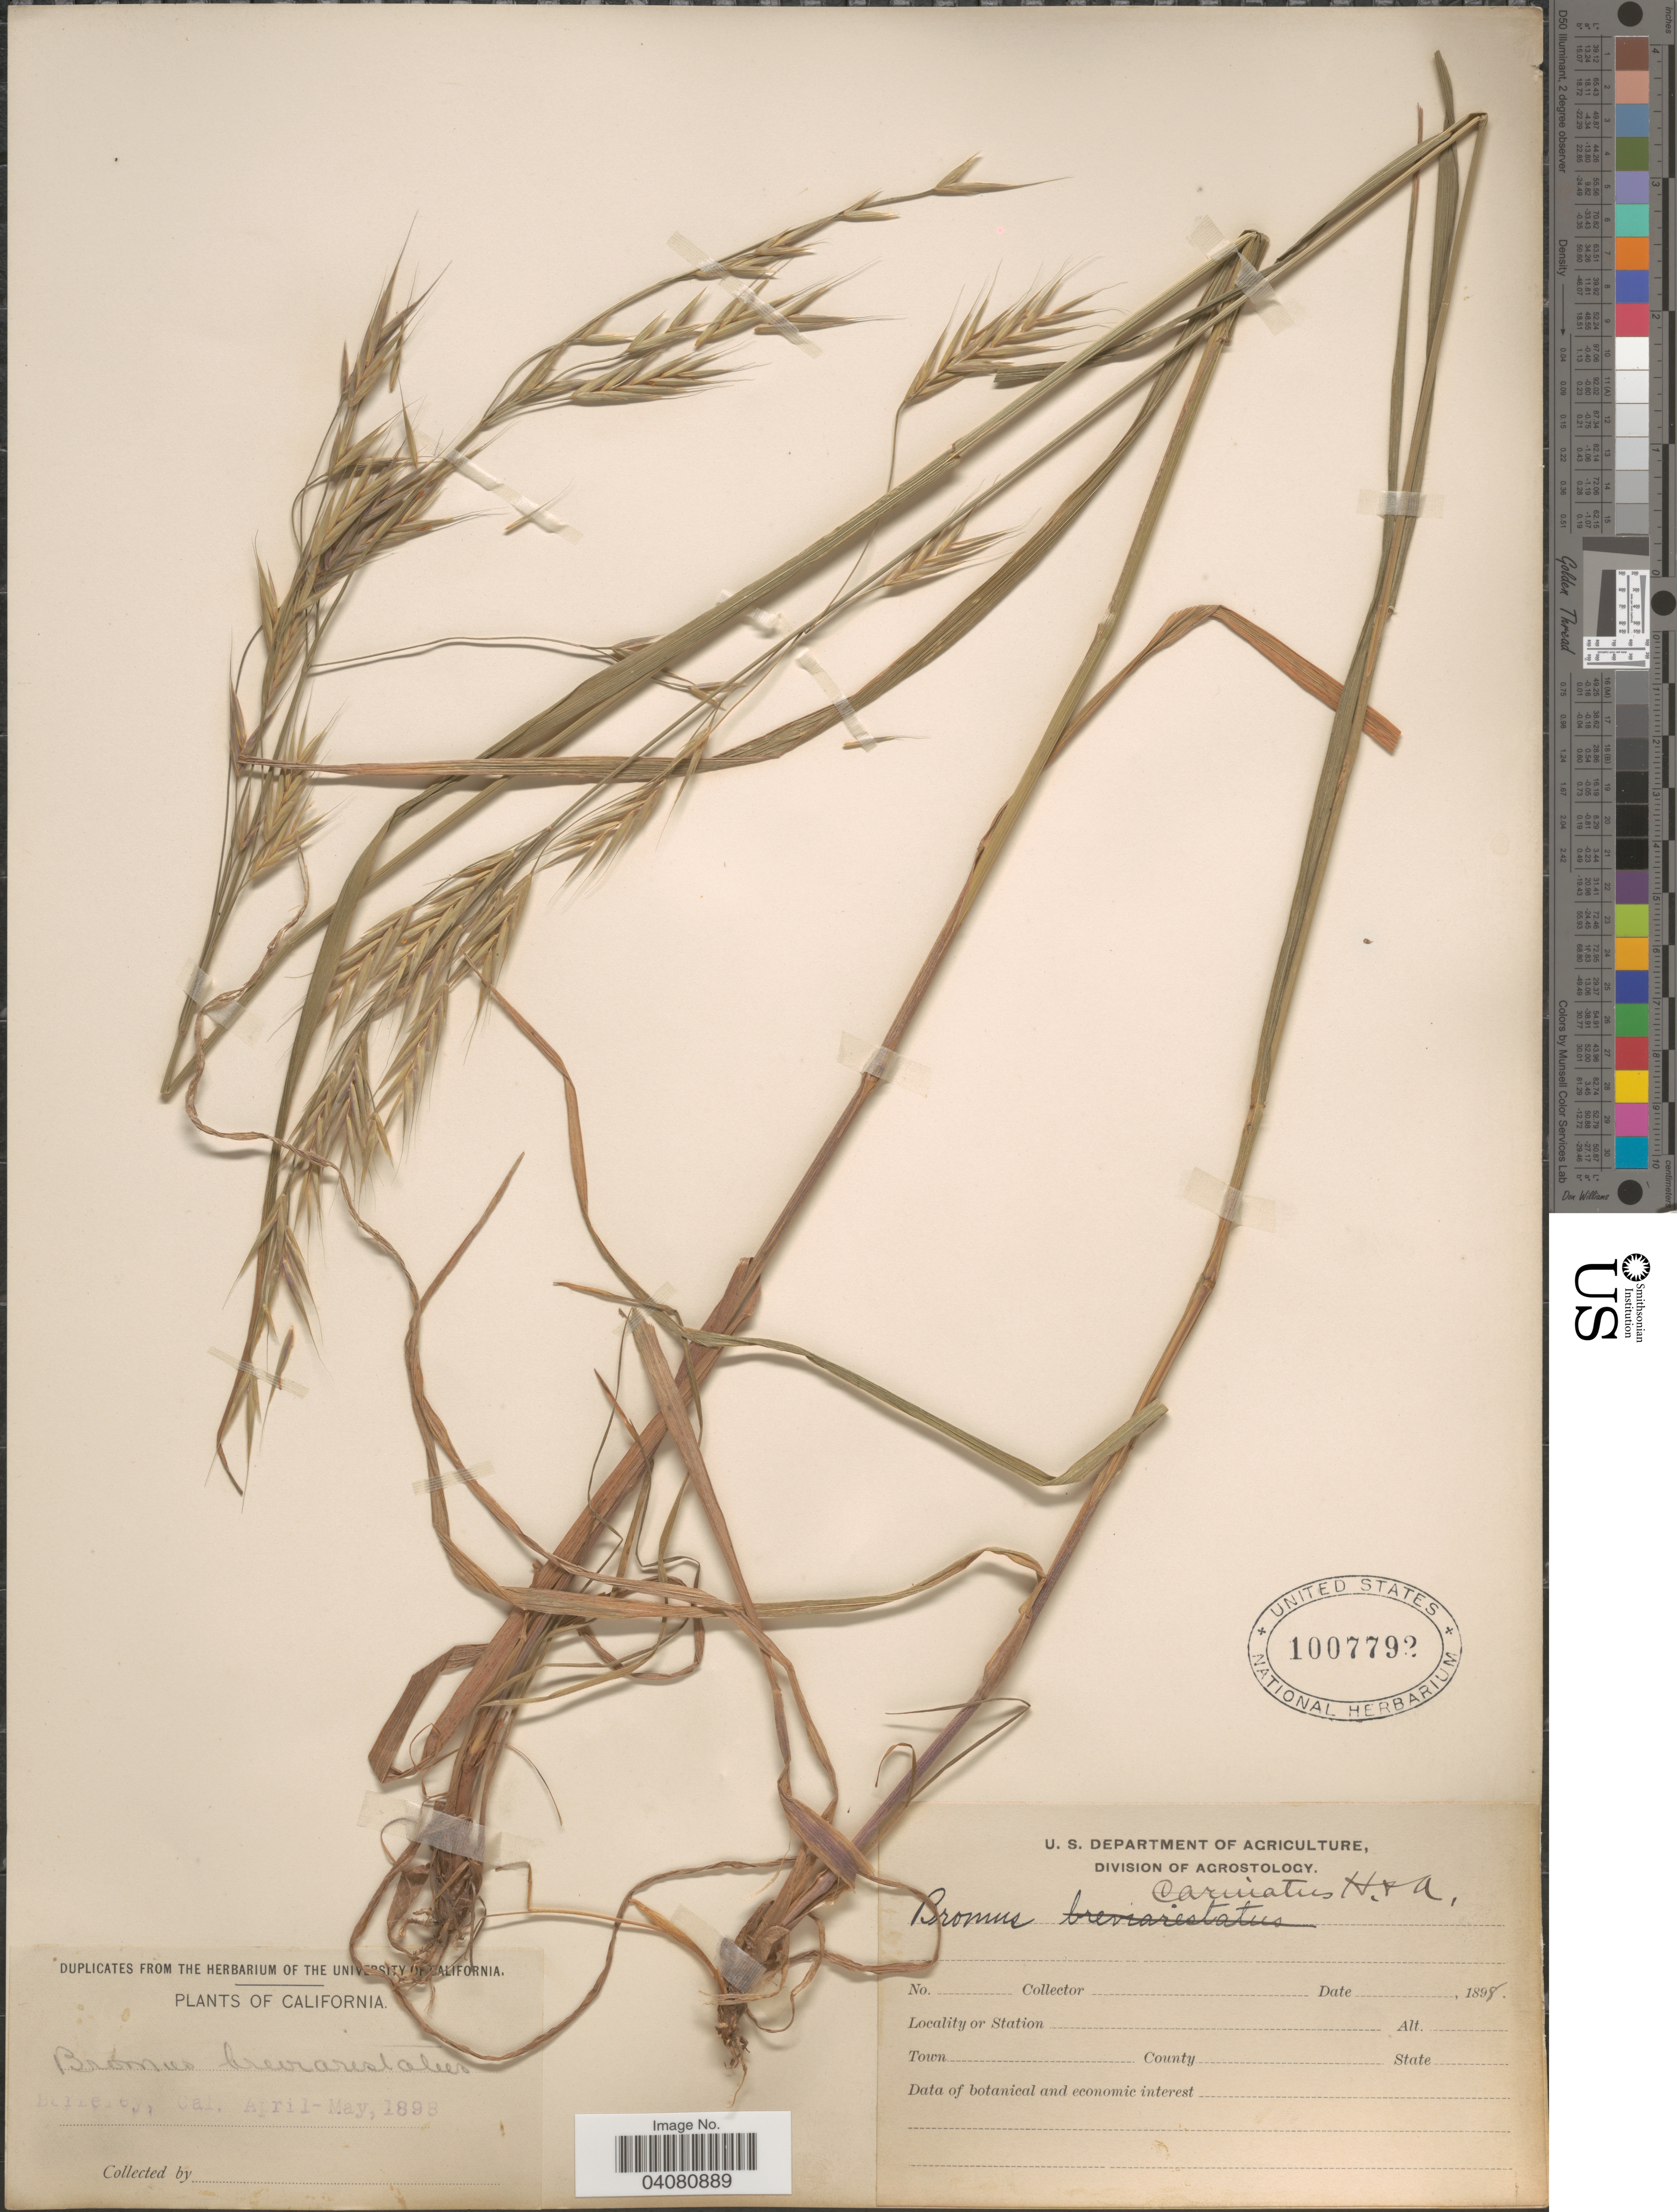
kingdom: Plantae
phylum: Tracheophyta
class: Liliopsida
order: Poales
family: Poaceae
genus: Bromus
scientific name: Bromus carinatus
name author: Hook. & Arn.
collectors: ex herb. Univ. of California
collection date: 1898-04/1898-05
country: United States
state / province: California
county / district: Alameda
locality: Berkeley.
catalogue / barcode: US 1007792